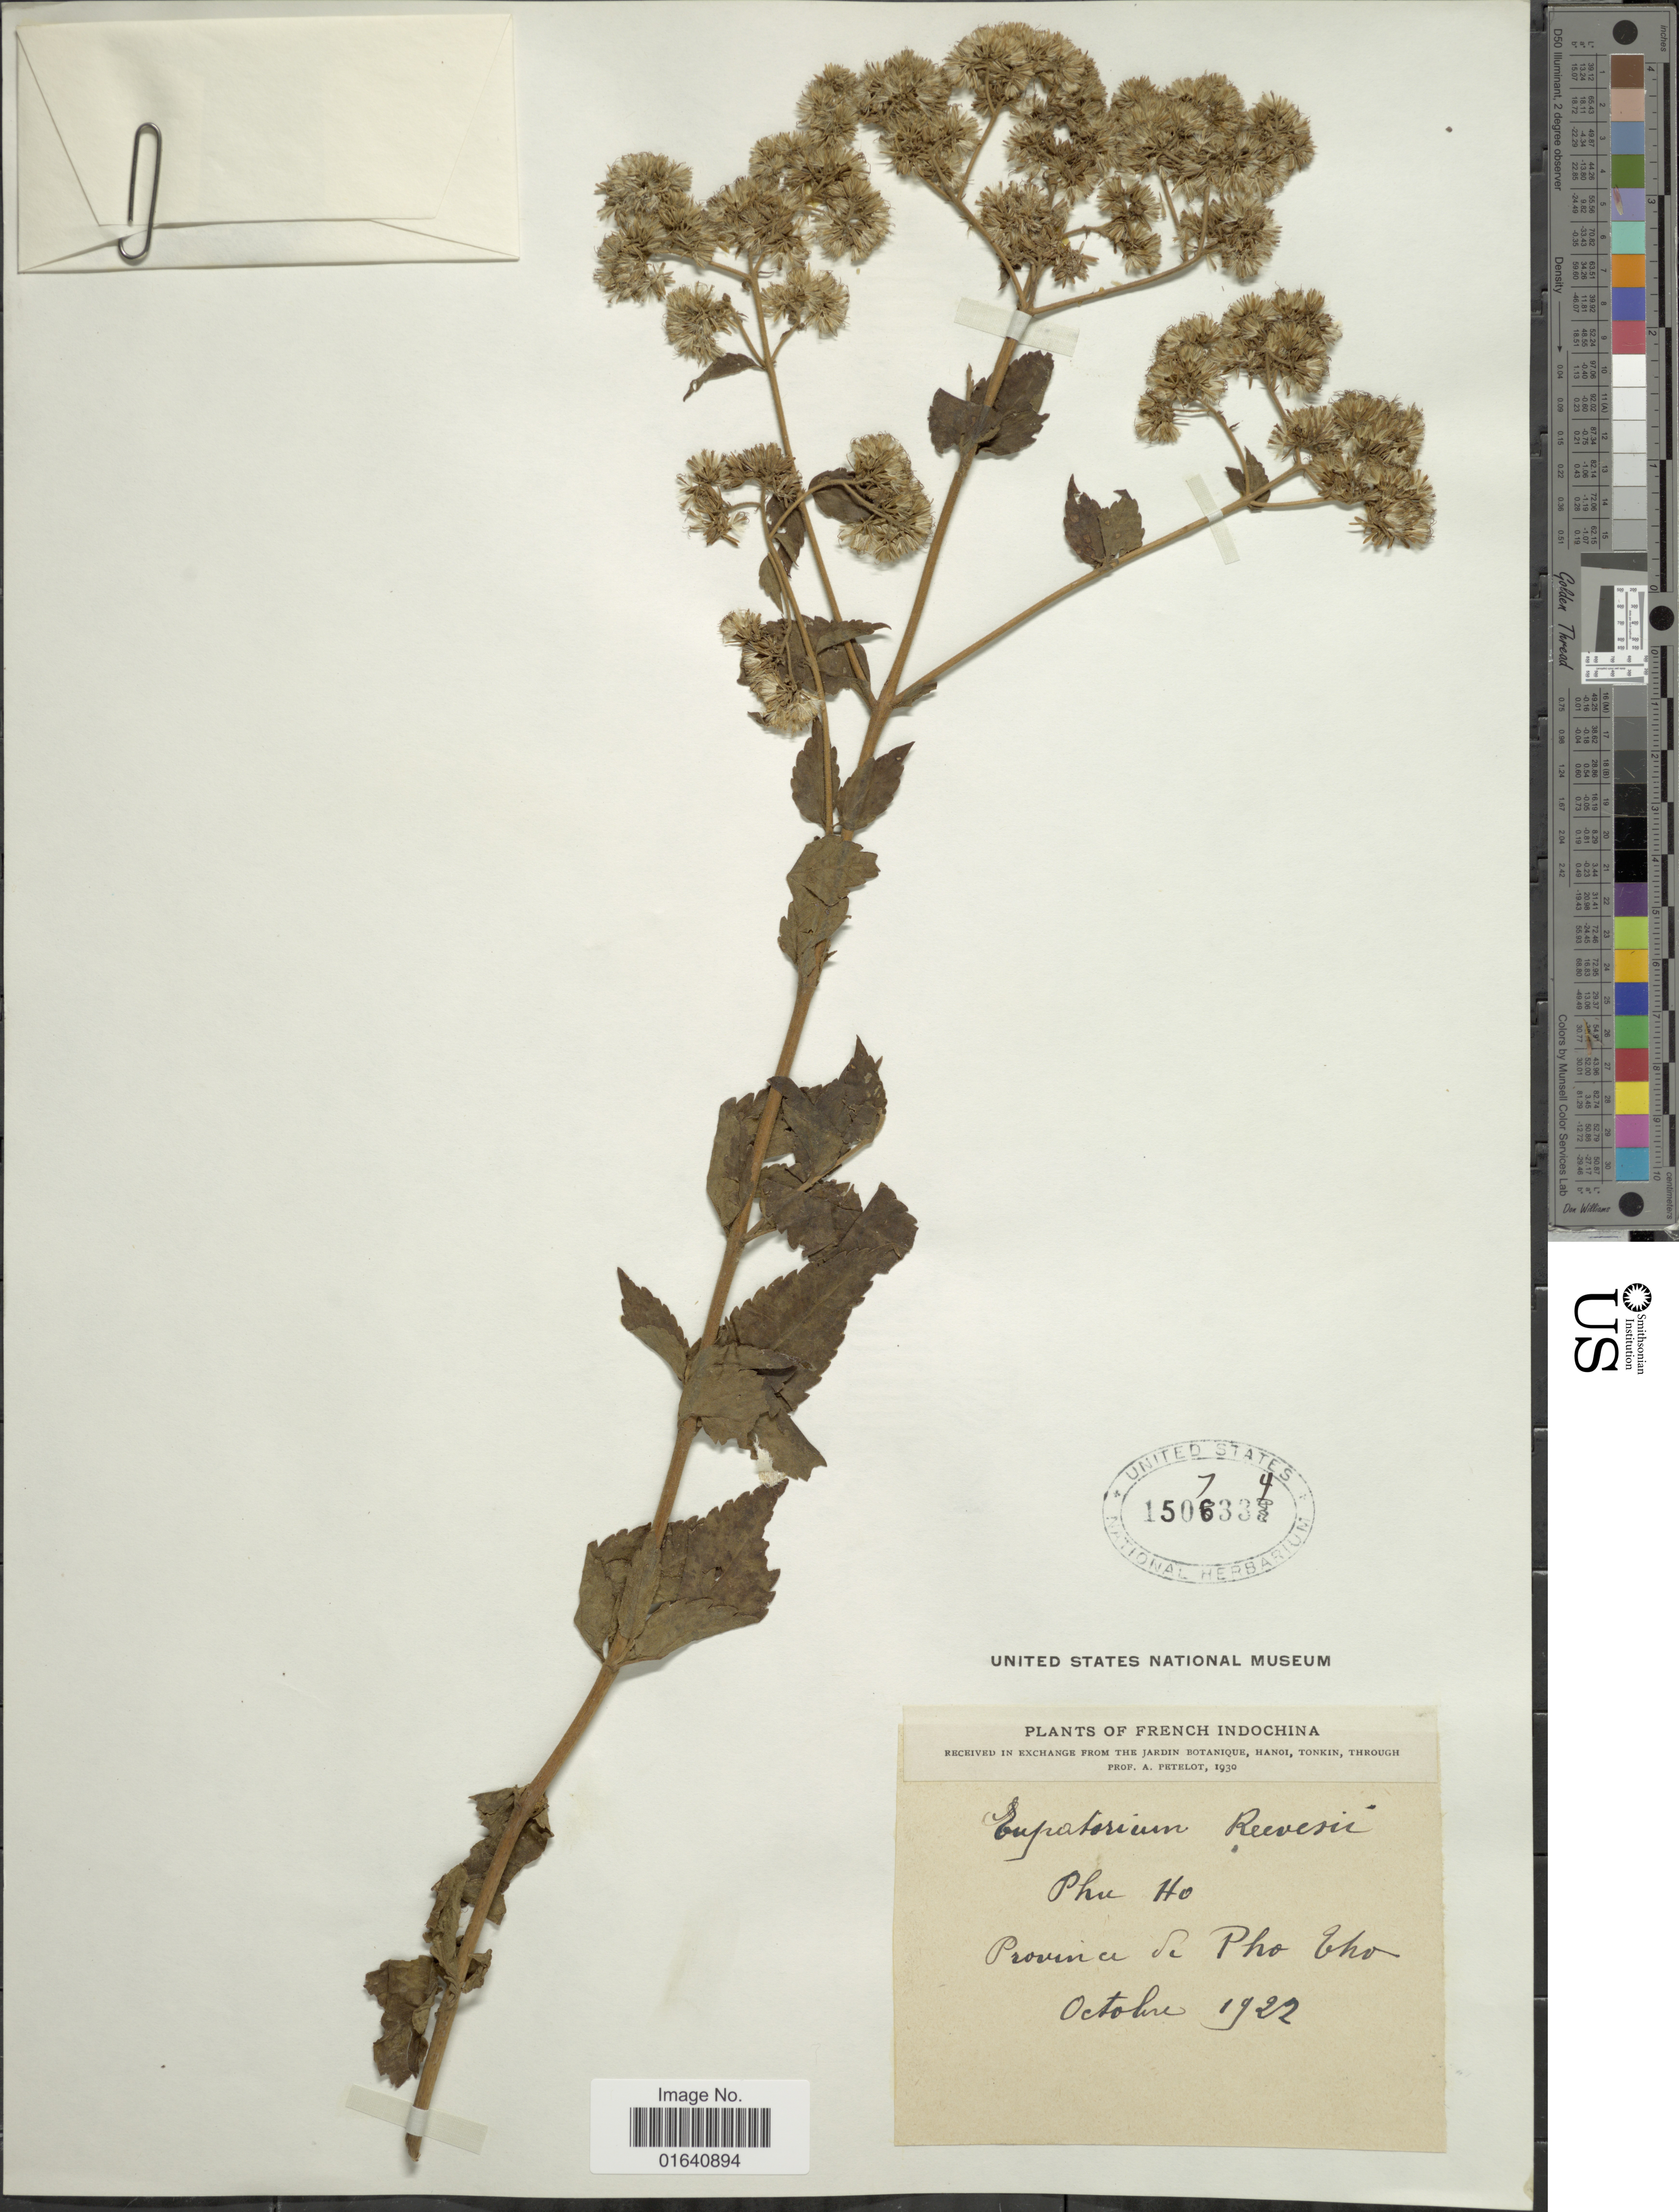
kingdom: Plantae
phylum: Tracheophyta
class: Magnoliopsida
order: Asterales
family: Asteraceae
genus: Eupatorium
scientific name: Eupatorium reevesii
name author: Wall. ex DC.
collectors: A. Petelot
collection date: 1922-10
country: Vietnam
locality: French Indochina, Phu Ho, Province de Pho Cho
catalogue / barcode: US 1507334